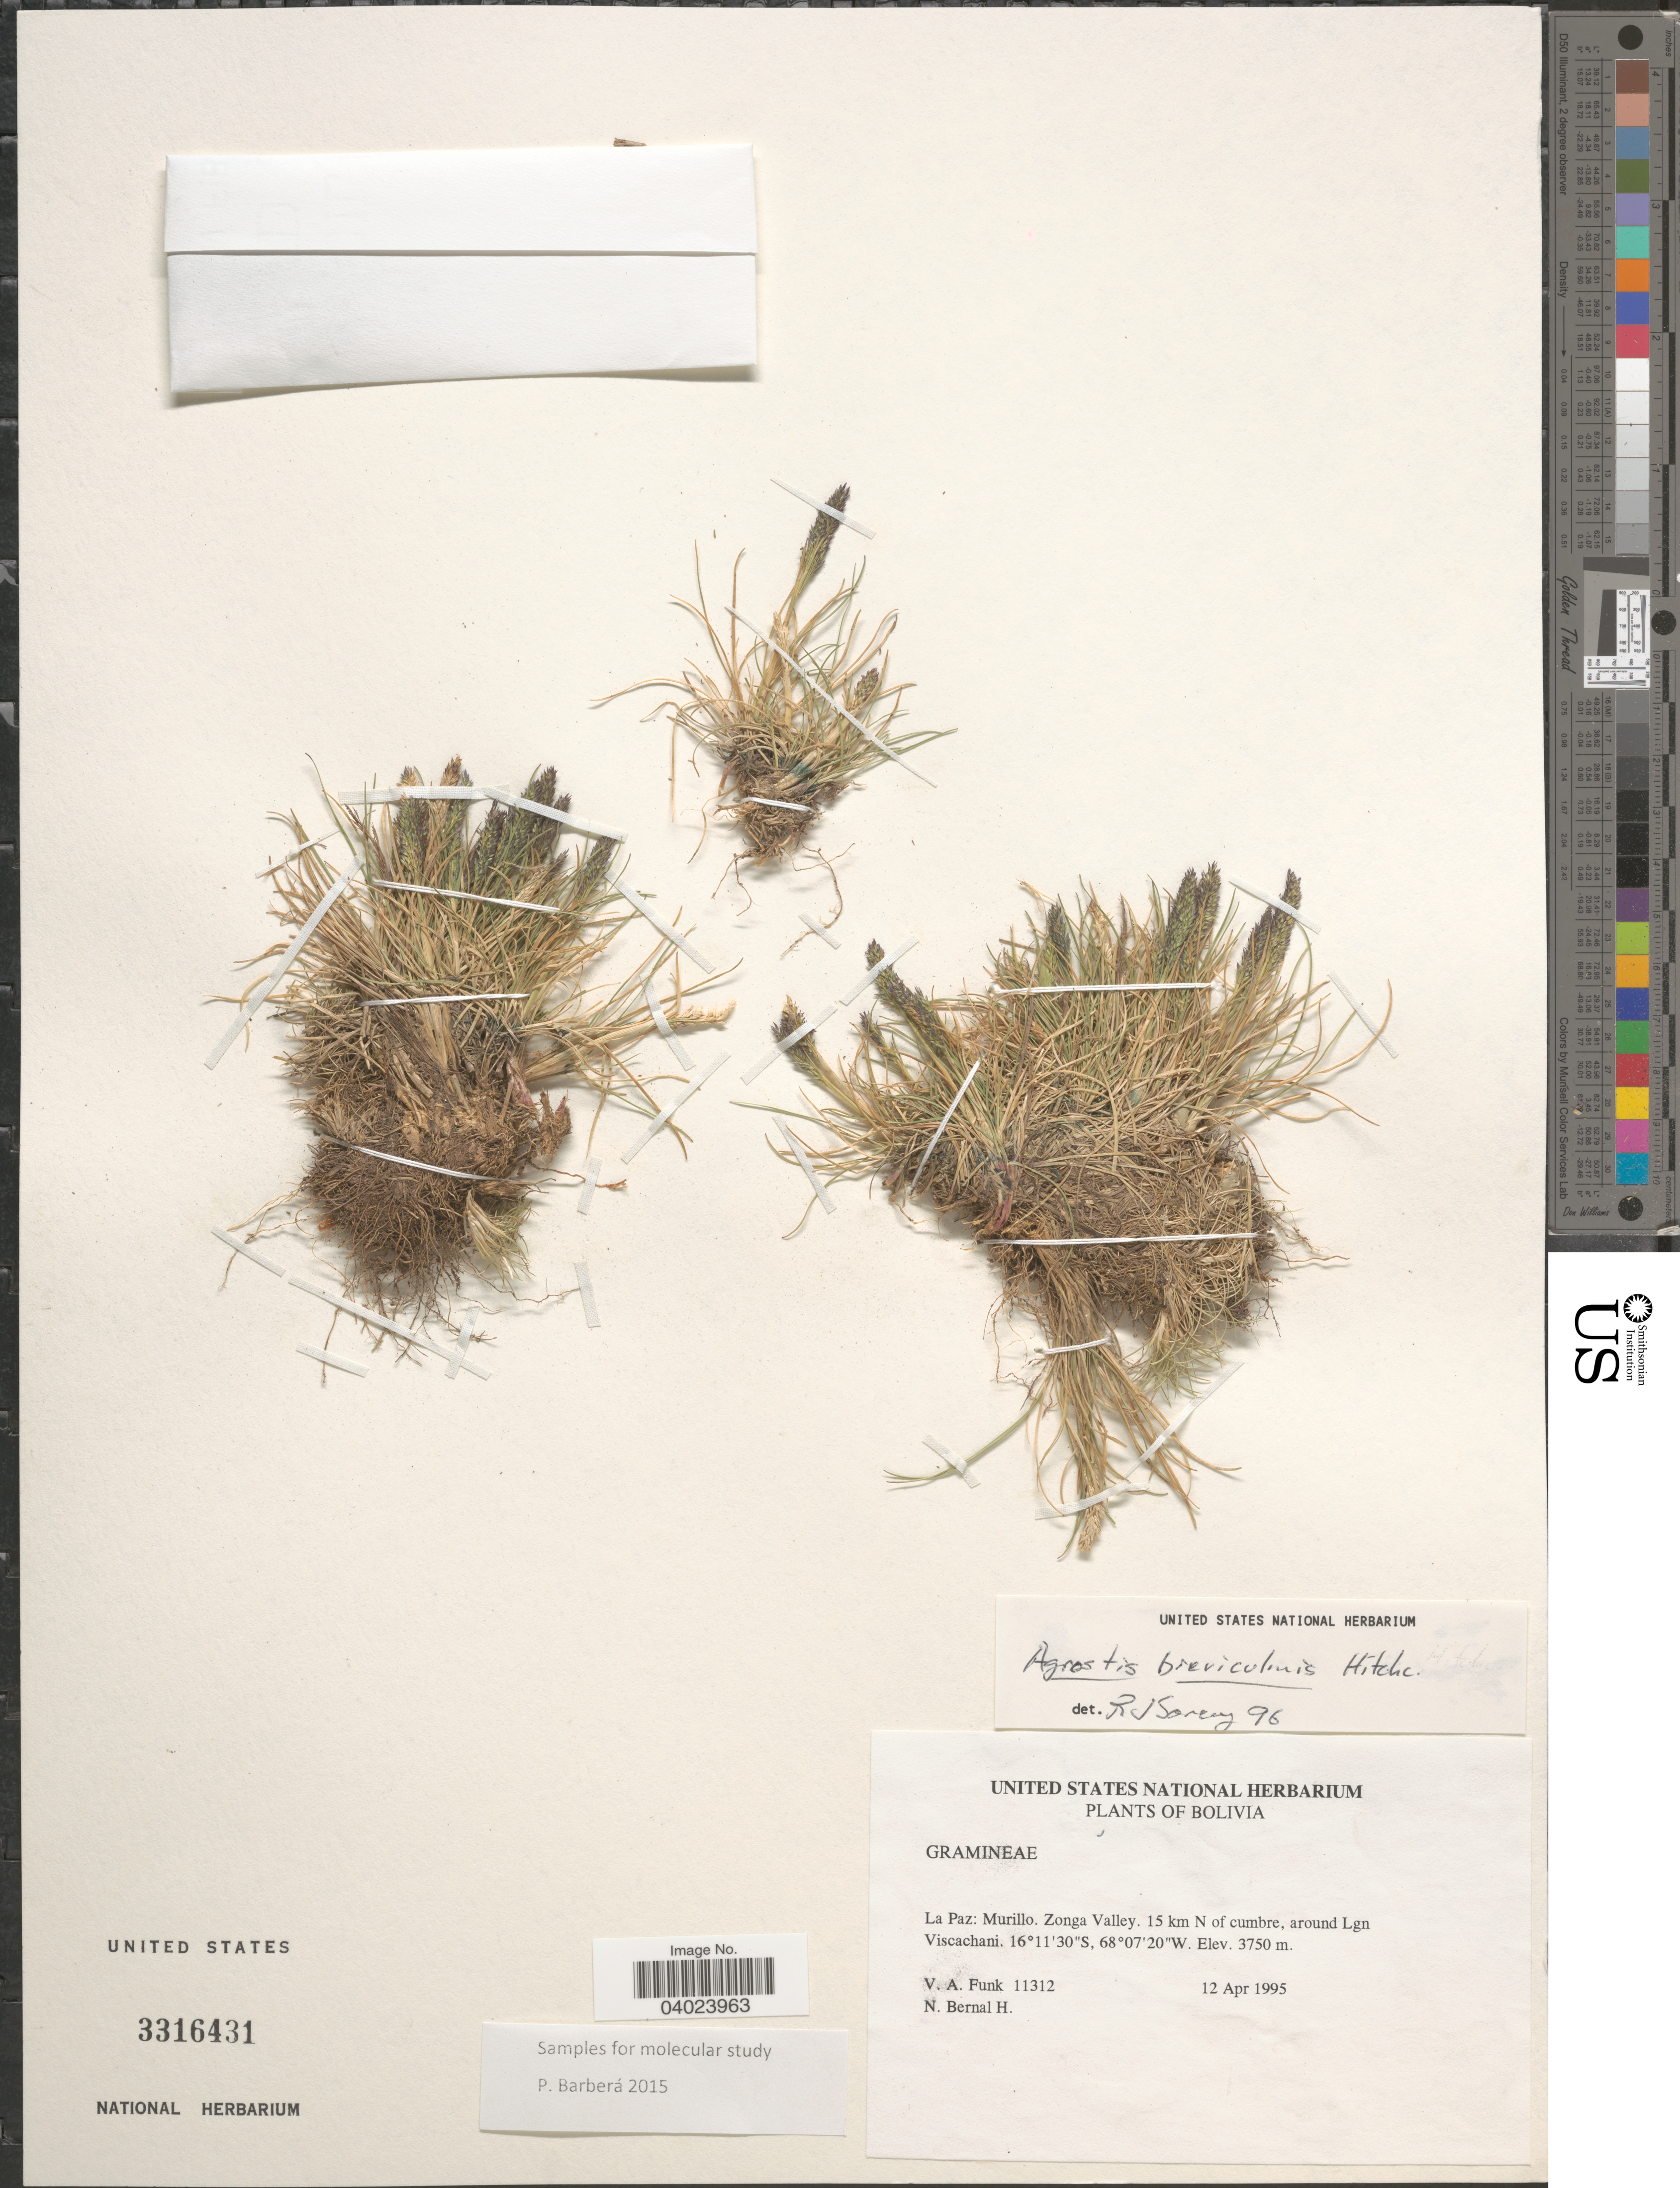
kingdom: Plantae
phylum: Tracheophyta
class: Liliopsida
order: Poales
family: Poaceae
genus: Agrostis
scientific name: Agrostis breviculmis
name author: Hitchc.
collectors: V. Funk & N. Bernal H.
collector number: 11312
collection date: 1995-04-12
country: Bolivia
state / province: La Paz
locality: Murillo. Zonga Valley. 15 km N of cumbre, around Lgn Viscachani.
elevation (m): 3750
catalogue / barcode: US 3316431